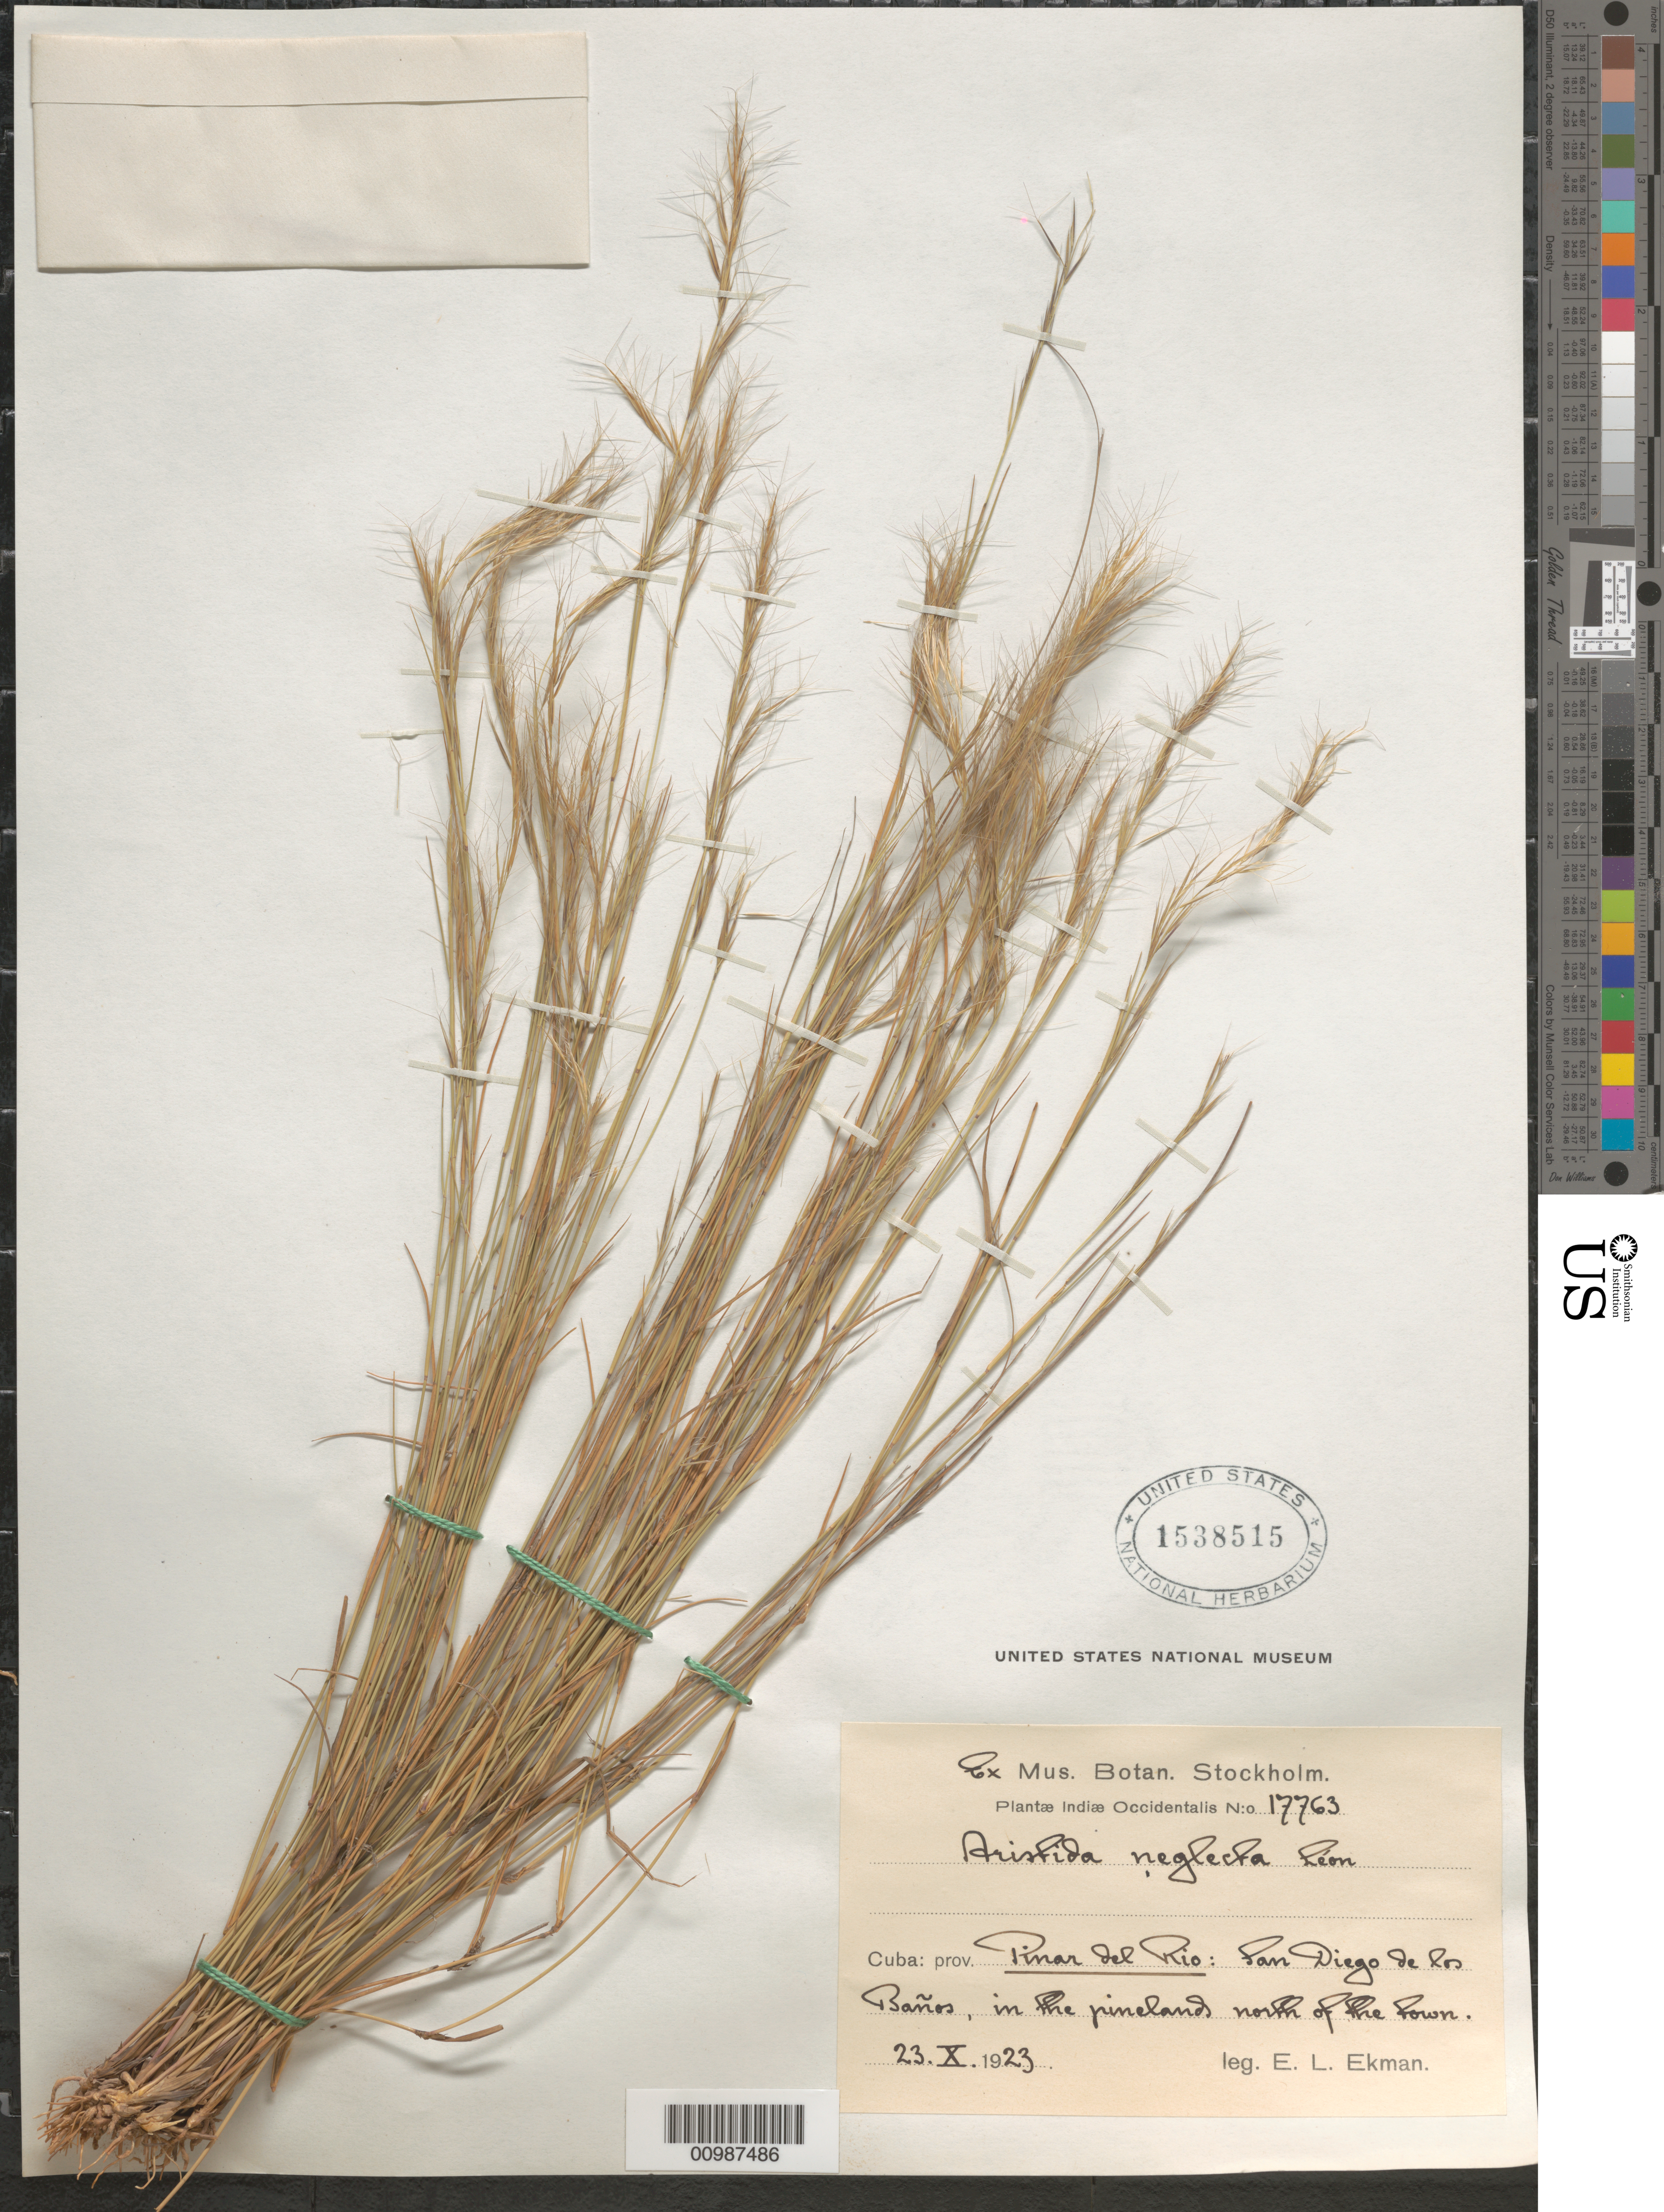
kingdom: Plantae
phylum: Tracheophyta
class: Liliopsida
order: Poales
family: Poaceae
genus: Aristida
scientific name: Aristida neglecta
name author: León ex Hitchc.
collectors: E. L. Ekman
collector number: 17763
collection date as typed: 23 Oct 1923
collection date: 1923-10-23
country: Cuba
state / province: Pinar del Rio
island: Cuba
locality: San Diego de los Banos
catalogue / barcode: US 1538515